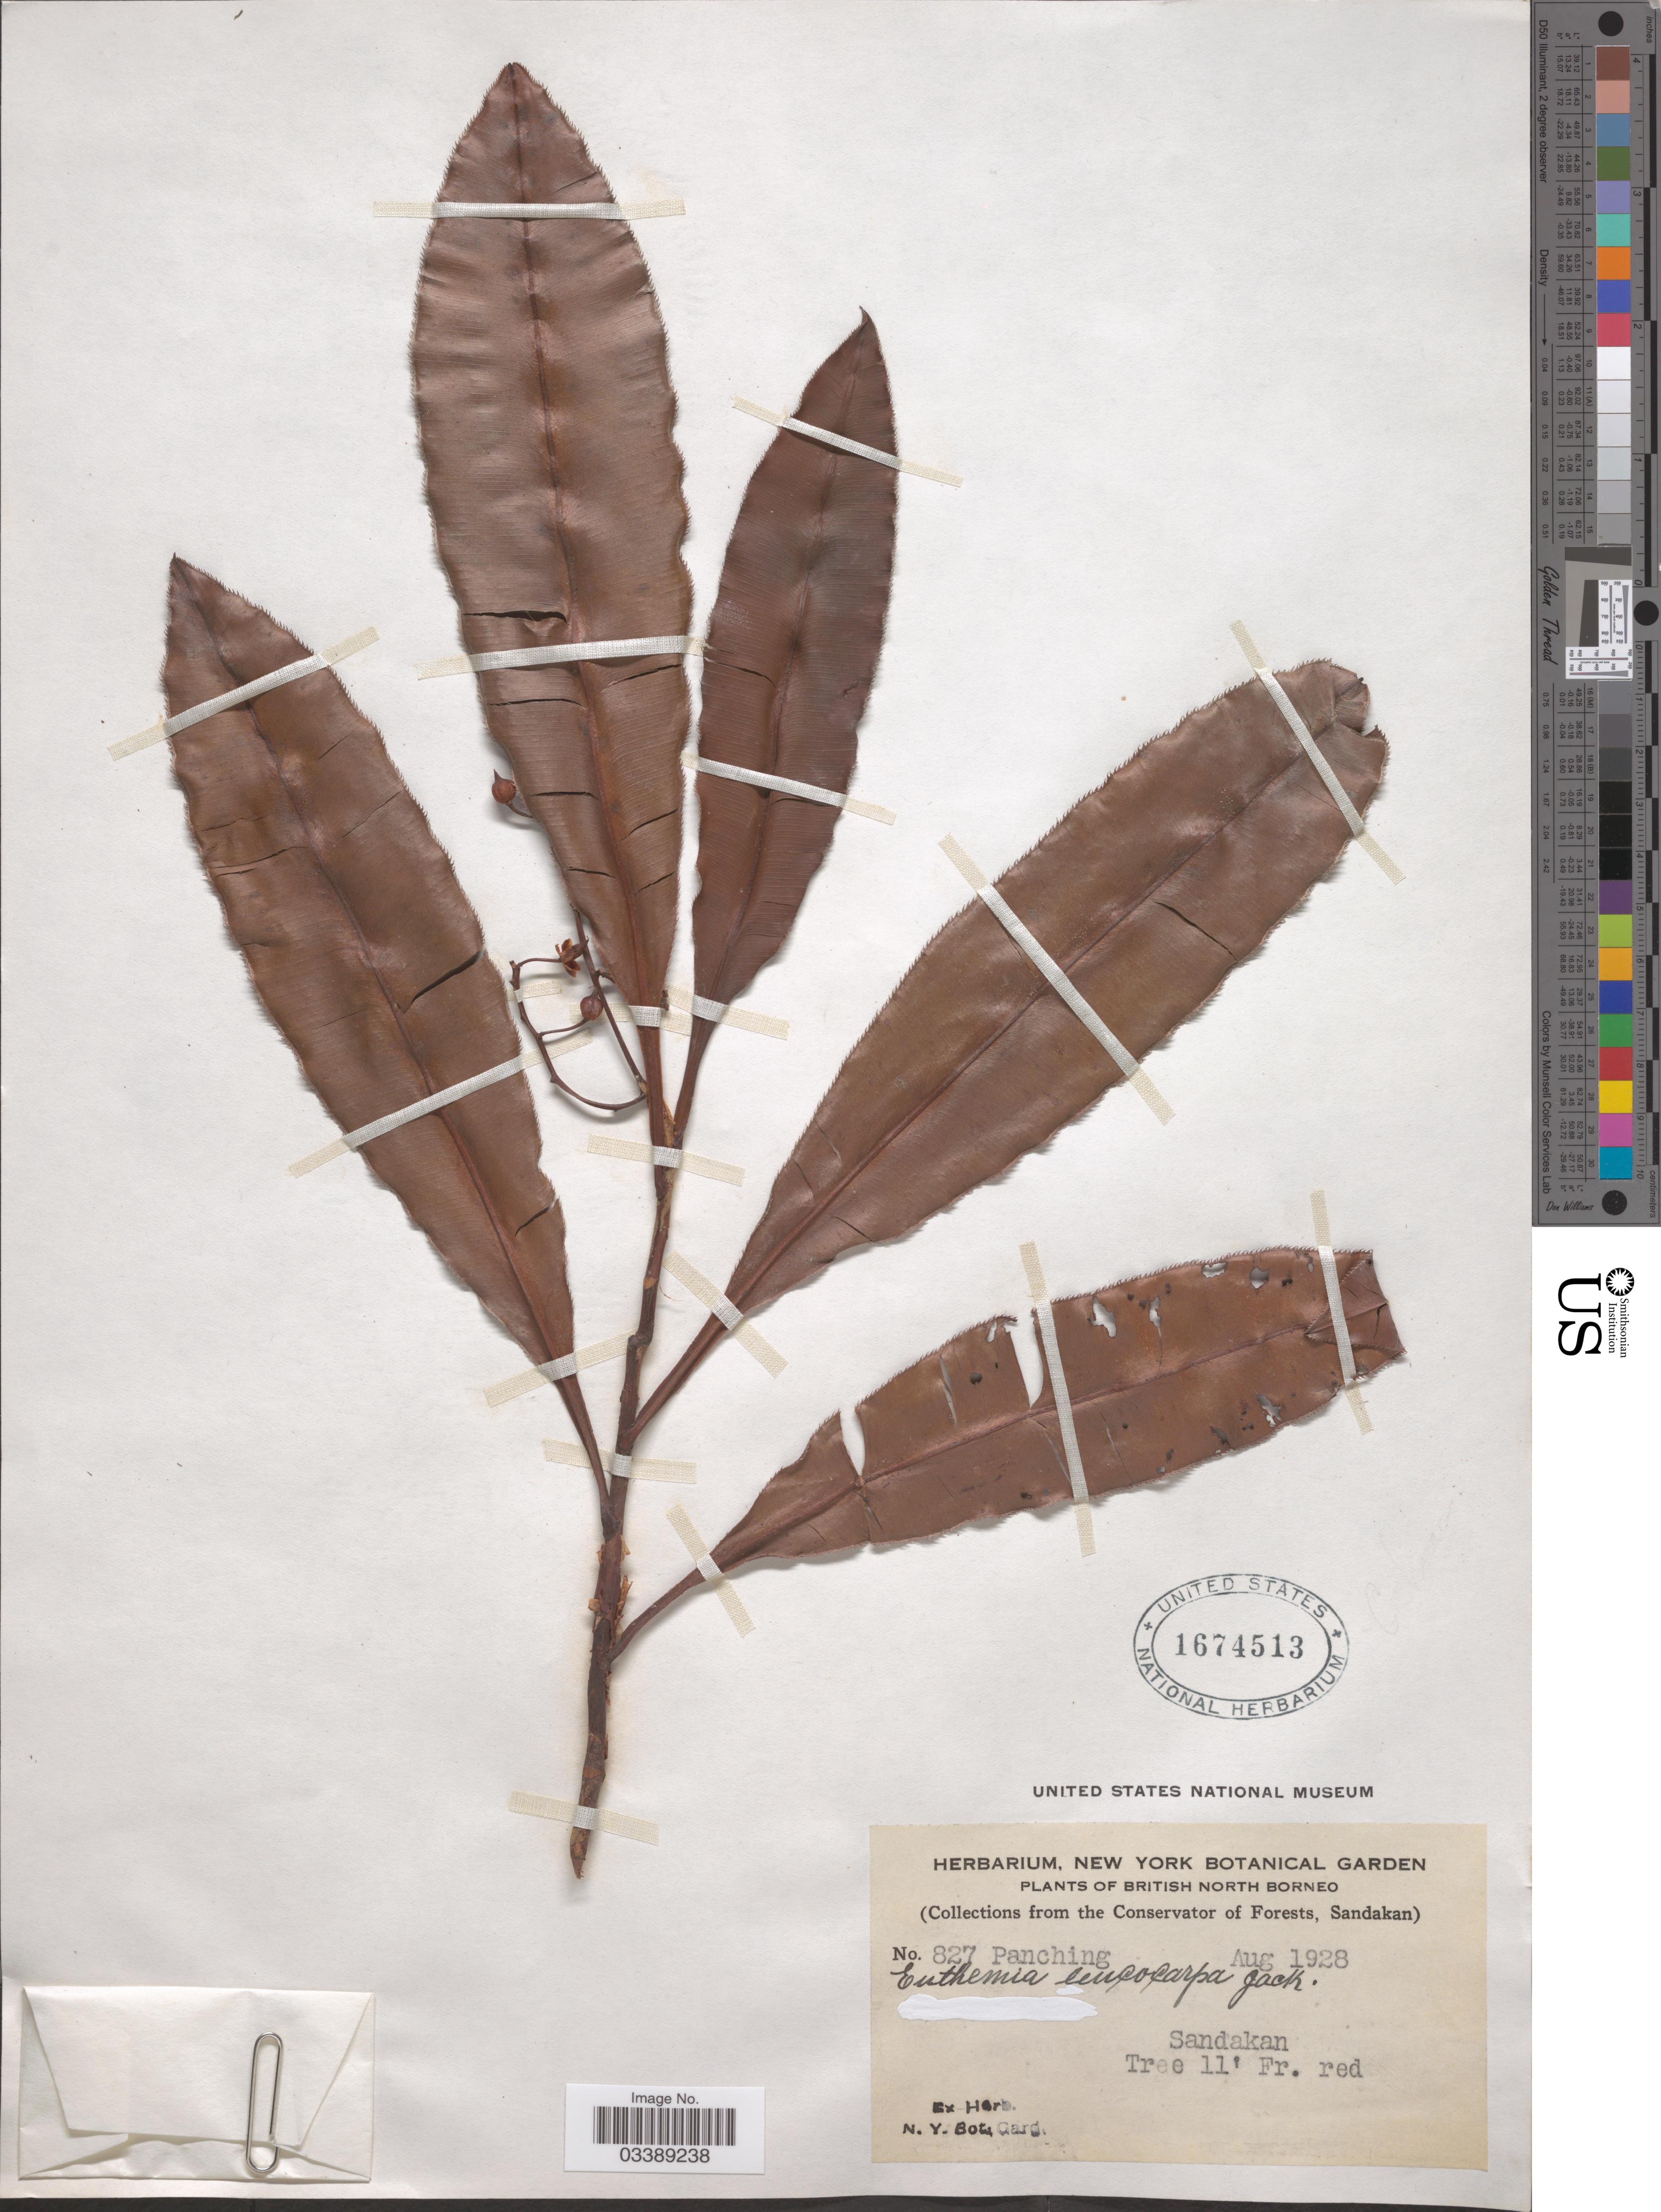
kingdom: Plantae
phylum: Tracheophyta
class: Magnoliopsida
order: Malpighiales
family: Ochnaceae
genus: Euthemis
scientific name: Euthemis leucocarpa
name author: Jack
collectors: Panching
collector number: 827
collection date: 1928-08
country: Malaysia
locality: British North Borneo. Sandakan.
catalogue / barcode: US 1674513